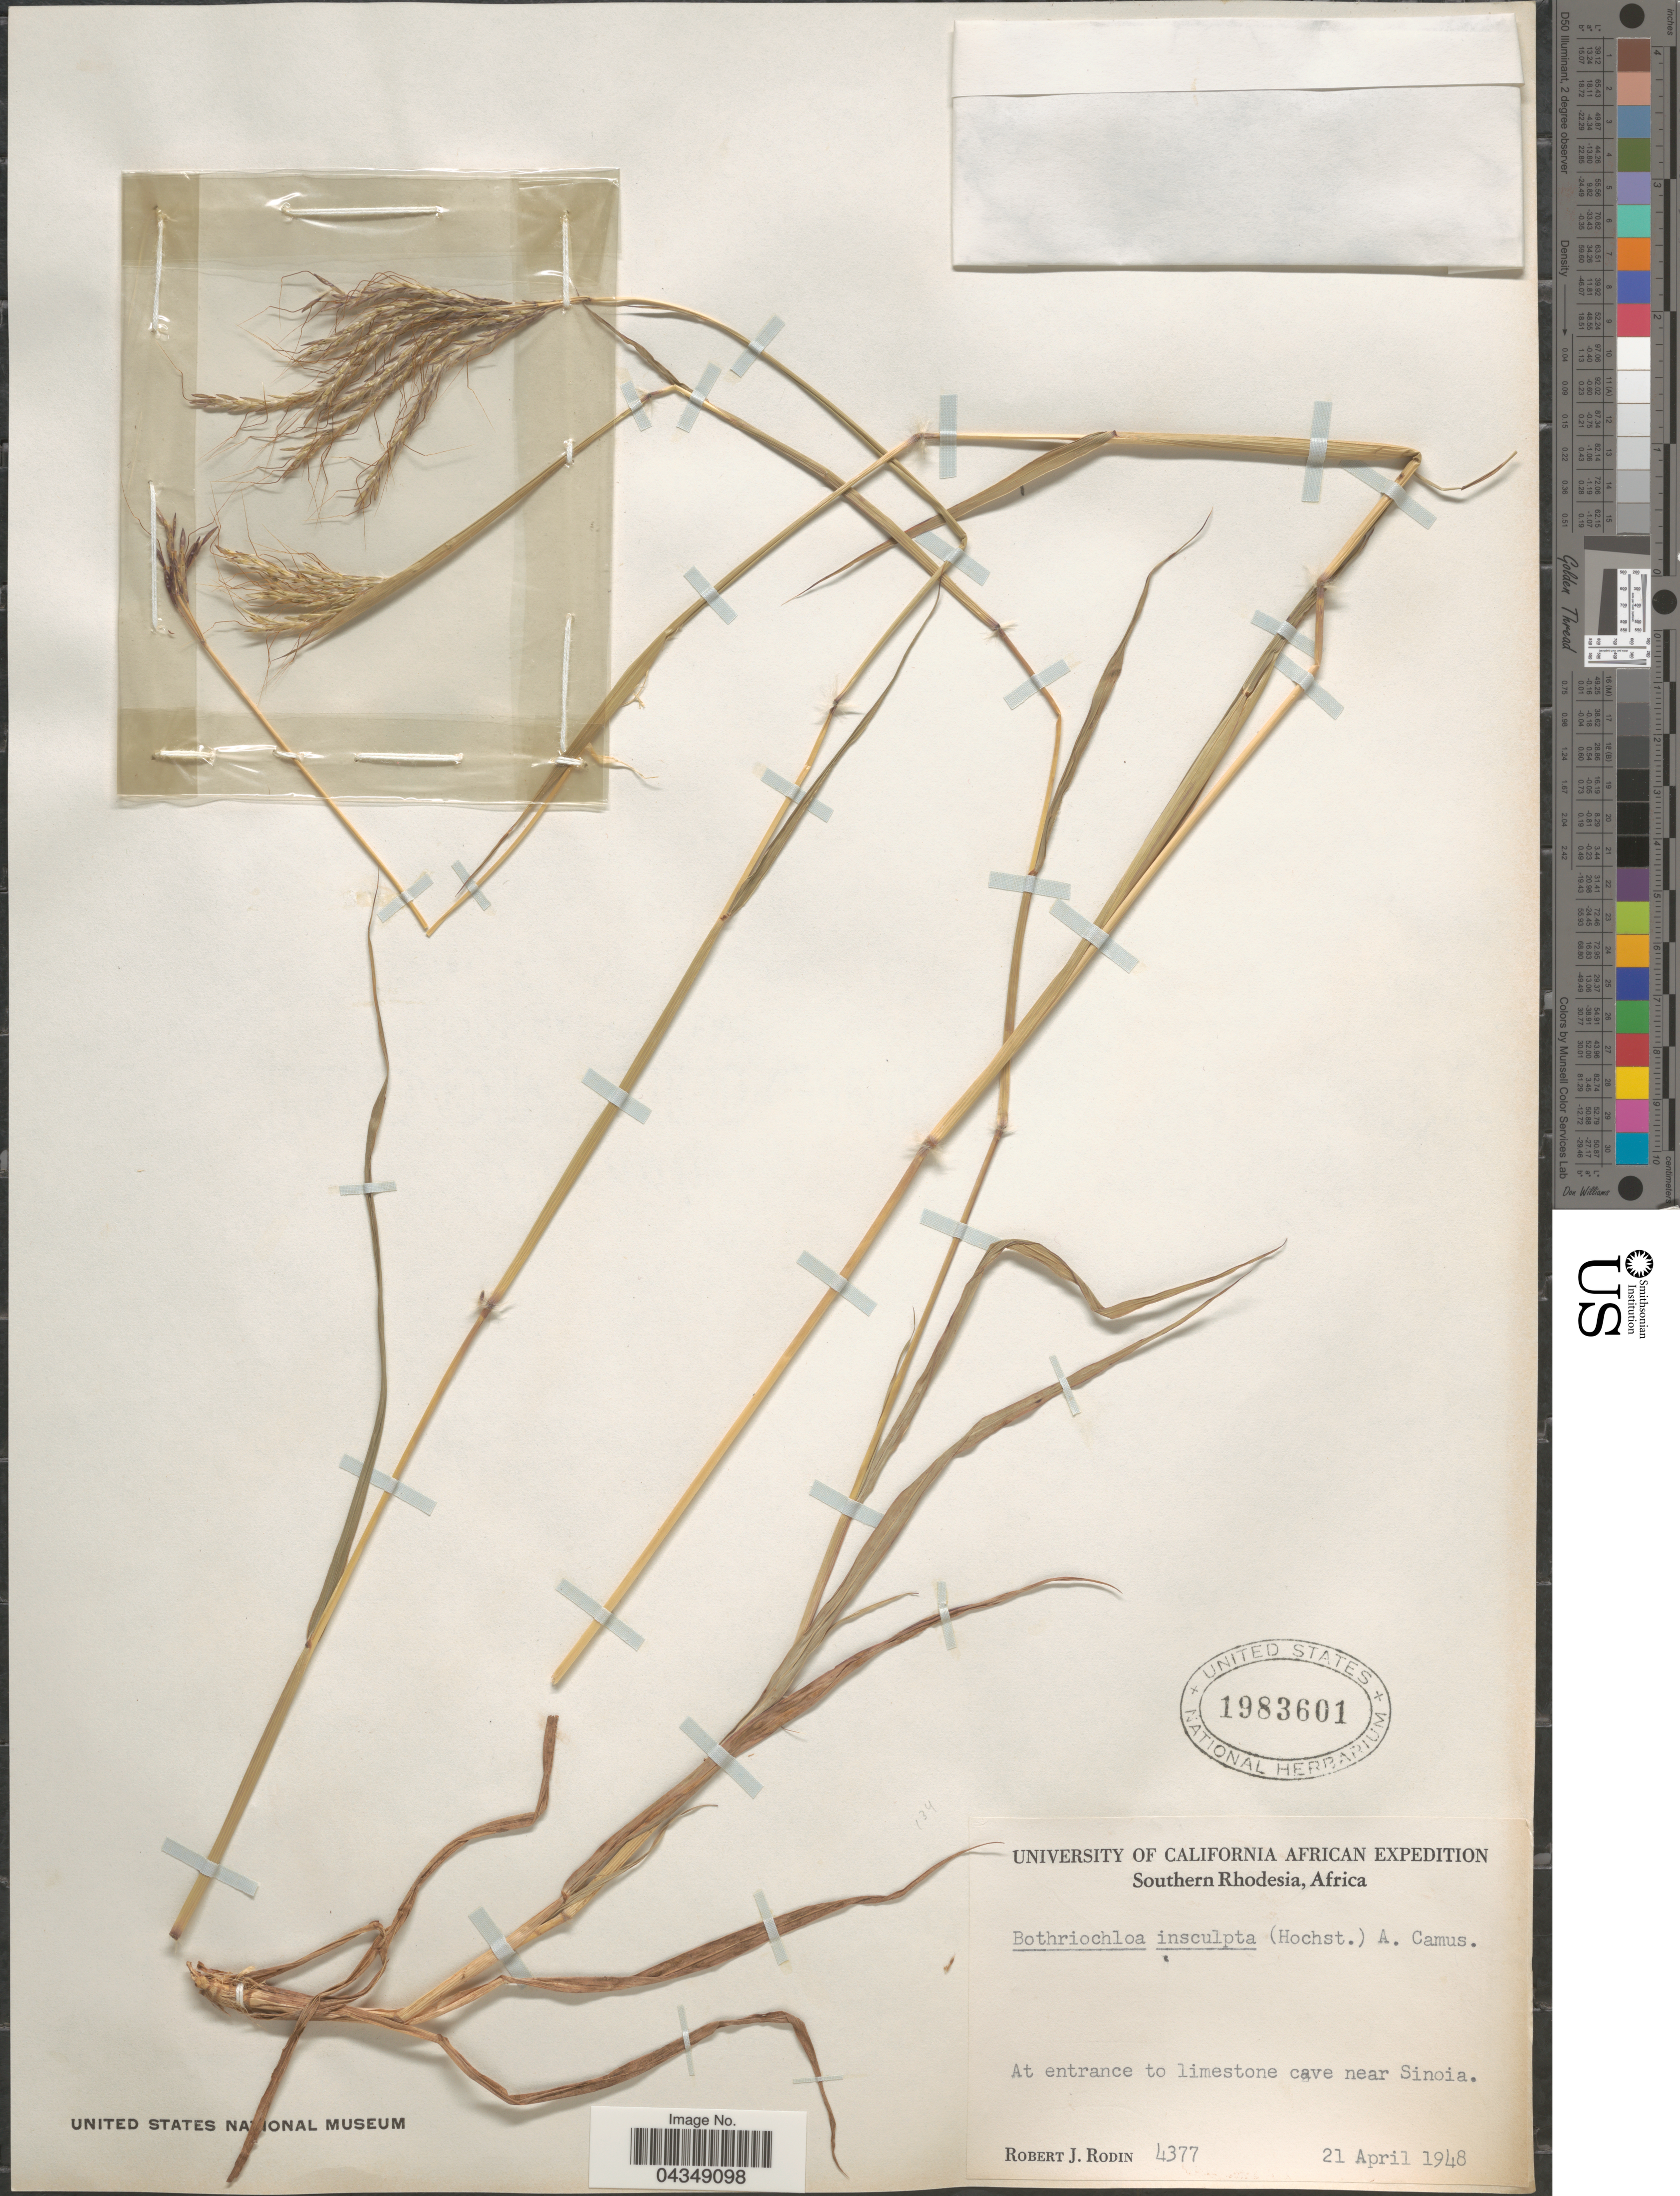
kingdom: Plantae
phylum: Tracheophyta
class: Liliopsida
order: Poales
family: Poaceae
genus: Bothriochloa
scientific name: Bothriochloa insculpta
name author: (Hochst. ex A. Rich.) A. Camus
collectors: R. J. Rodin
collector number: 4377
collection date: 1948-04-21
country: Zimbabwe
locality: University of California African Expedition. Southern Rhodesia. At entrance to limestone cave near Sinoia.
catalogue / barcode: US 1983601